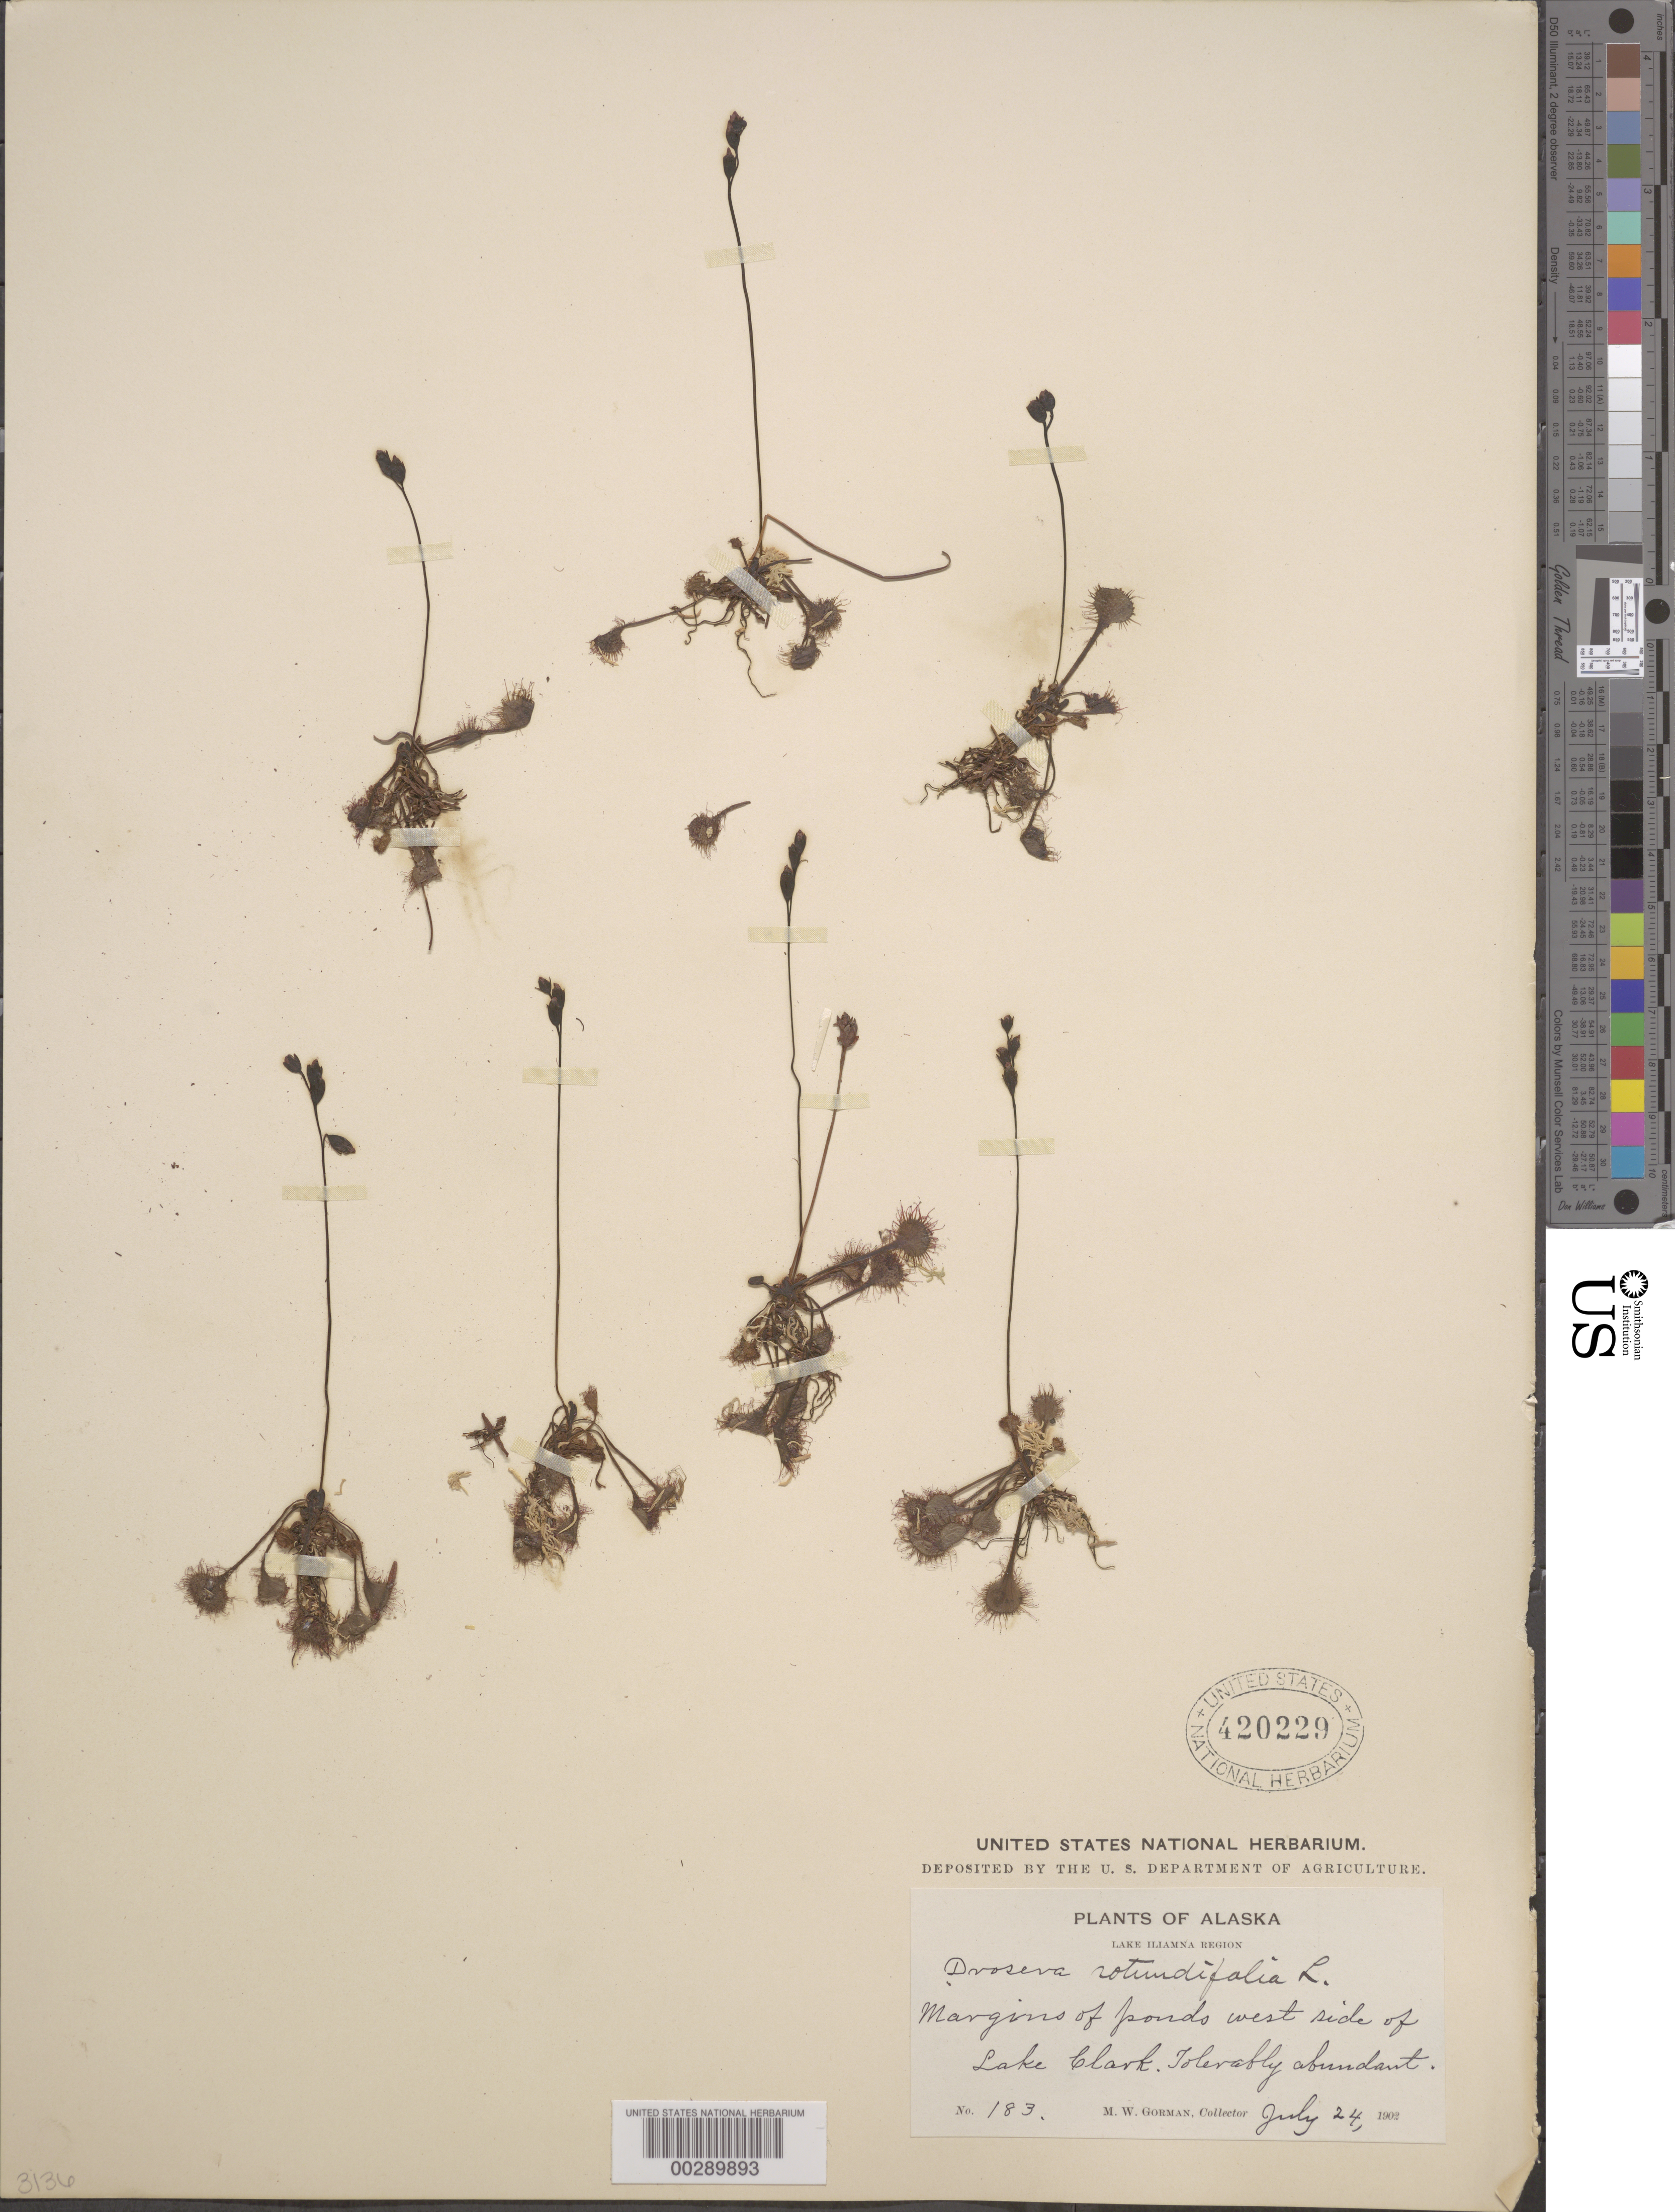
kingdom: Plantae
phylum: Tracheophyta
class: Magnoliopsida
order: Caryophyllales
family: Droseraceae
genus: Drosera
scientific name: Drosera rotundifolia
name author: L.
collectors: M. W. Gorman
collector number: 183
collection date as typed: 24 Jul 1902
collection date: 1902-07-24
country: United States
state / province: Alaska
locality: Lake iliamna region, w side of lake clark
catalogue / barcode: US 420229